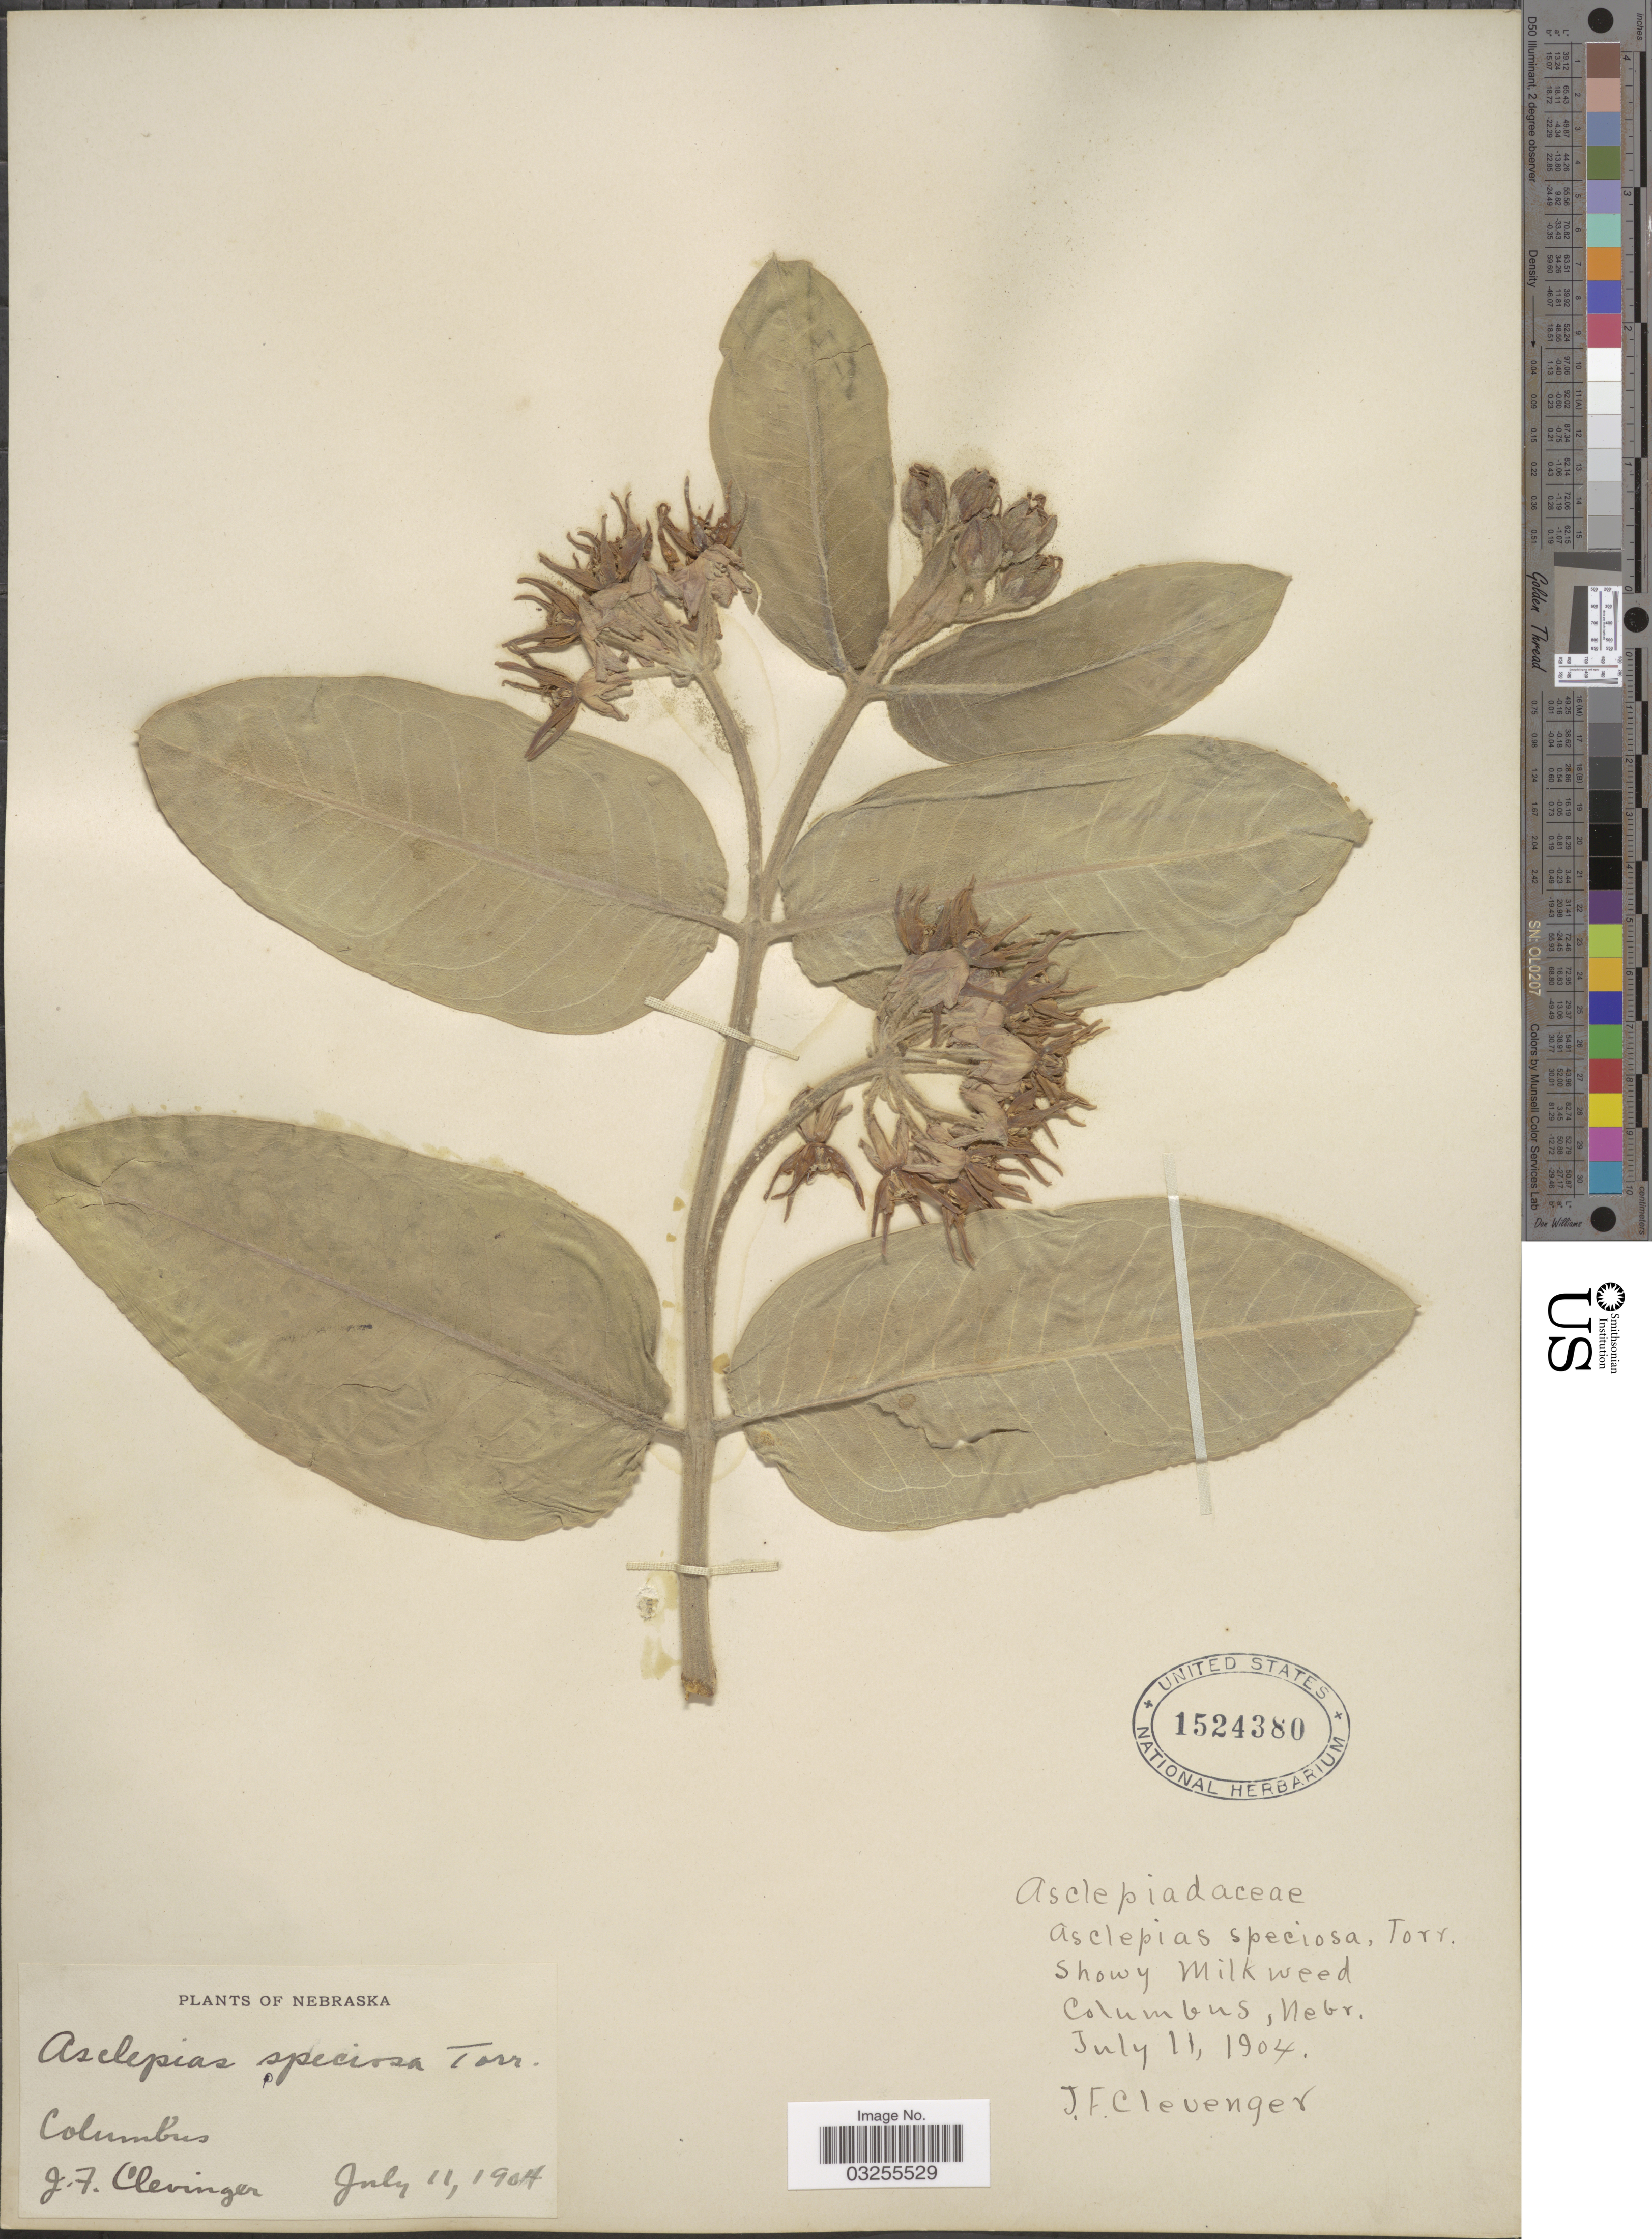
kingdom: Plantae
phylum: Tracheophyta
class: Magnoliopsida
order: Gentianales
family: Apocynaceae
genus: Asclepias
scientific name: Asclepias speciosa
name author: Torr.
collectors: J. F. Clevenger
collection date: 1904-07-11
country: United States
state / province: Nebraska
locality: Columbus.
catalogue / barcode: US 1524380